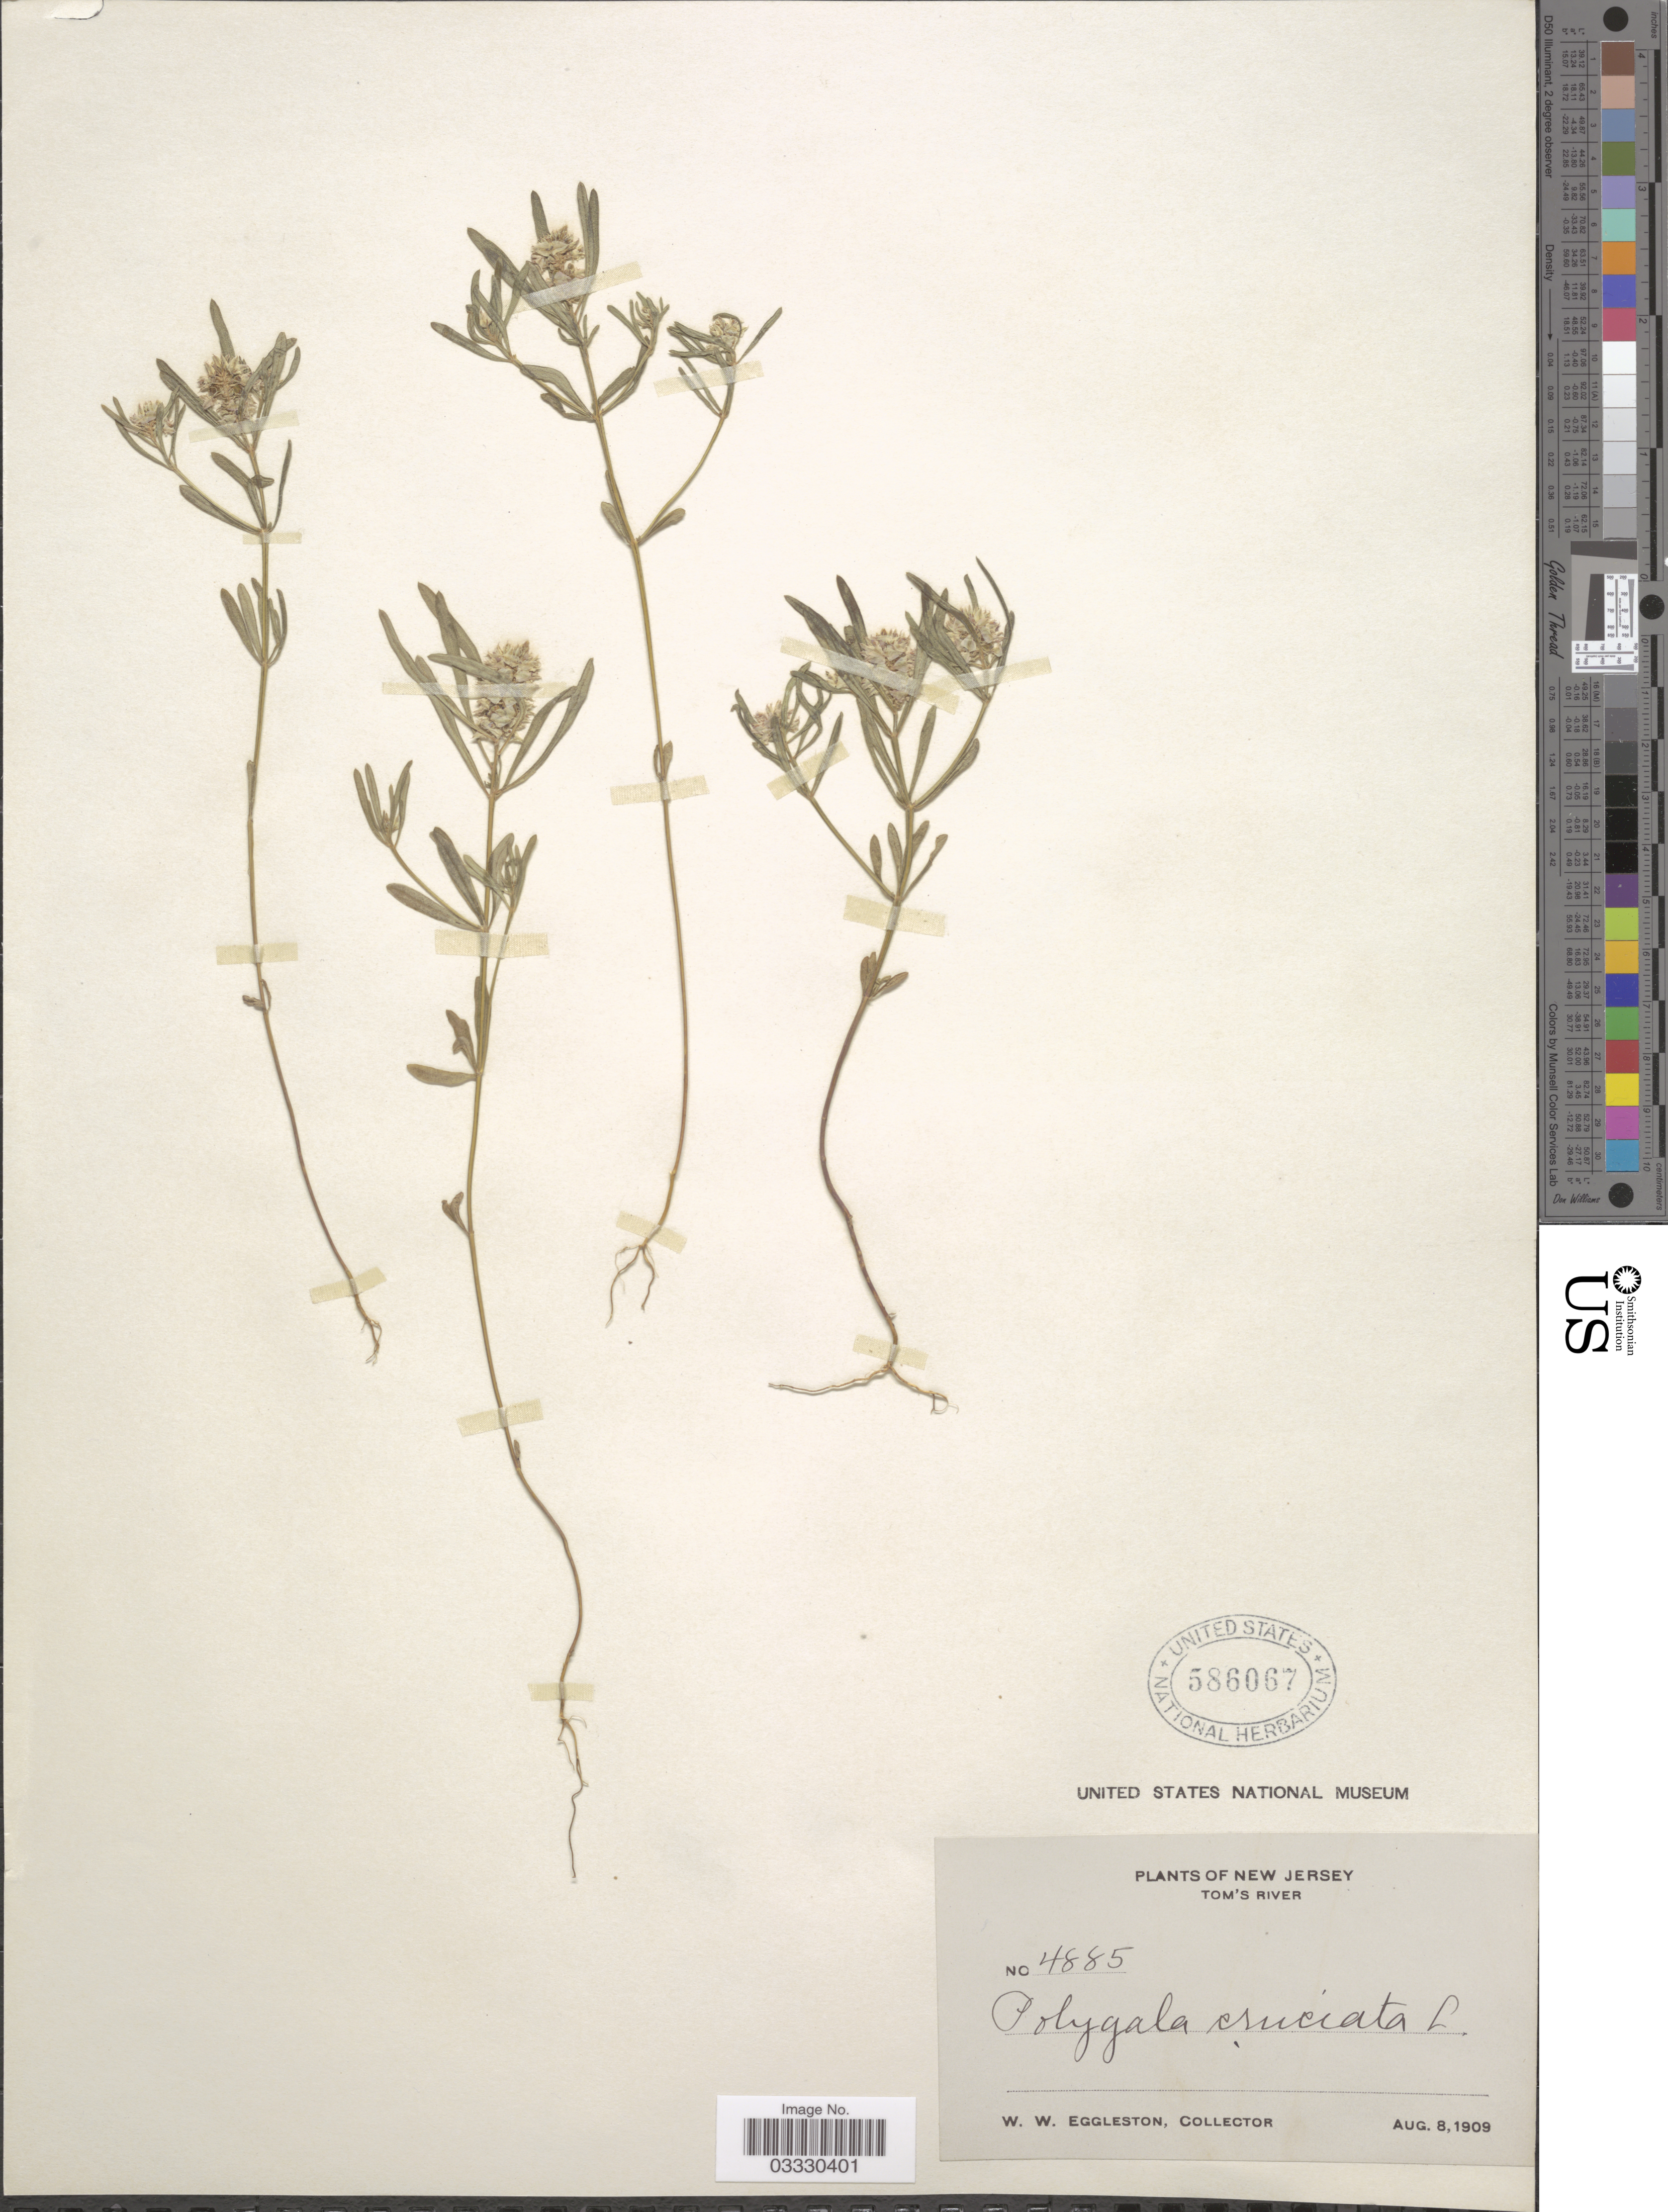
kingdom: Plantae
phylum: Tracheophyta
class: Magnoliopsida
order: Fabales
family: Polygalaceae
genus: Polygala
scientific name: Polygala cruciata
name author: L.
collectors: W. W. Eggleston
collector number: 4885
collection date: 1909-08-08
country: United States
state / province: New Jersey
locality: Tom's River.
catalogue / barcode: US 586067